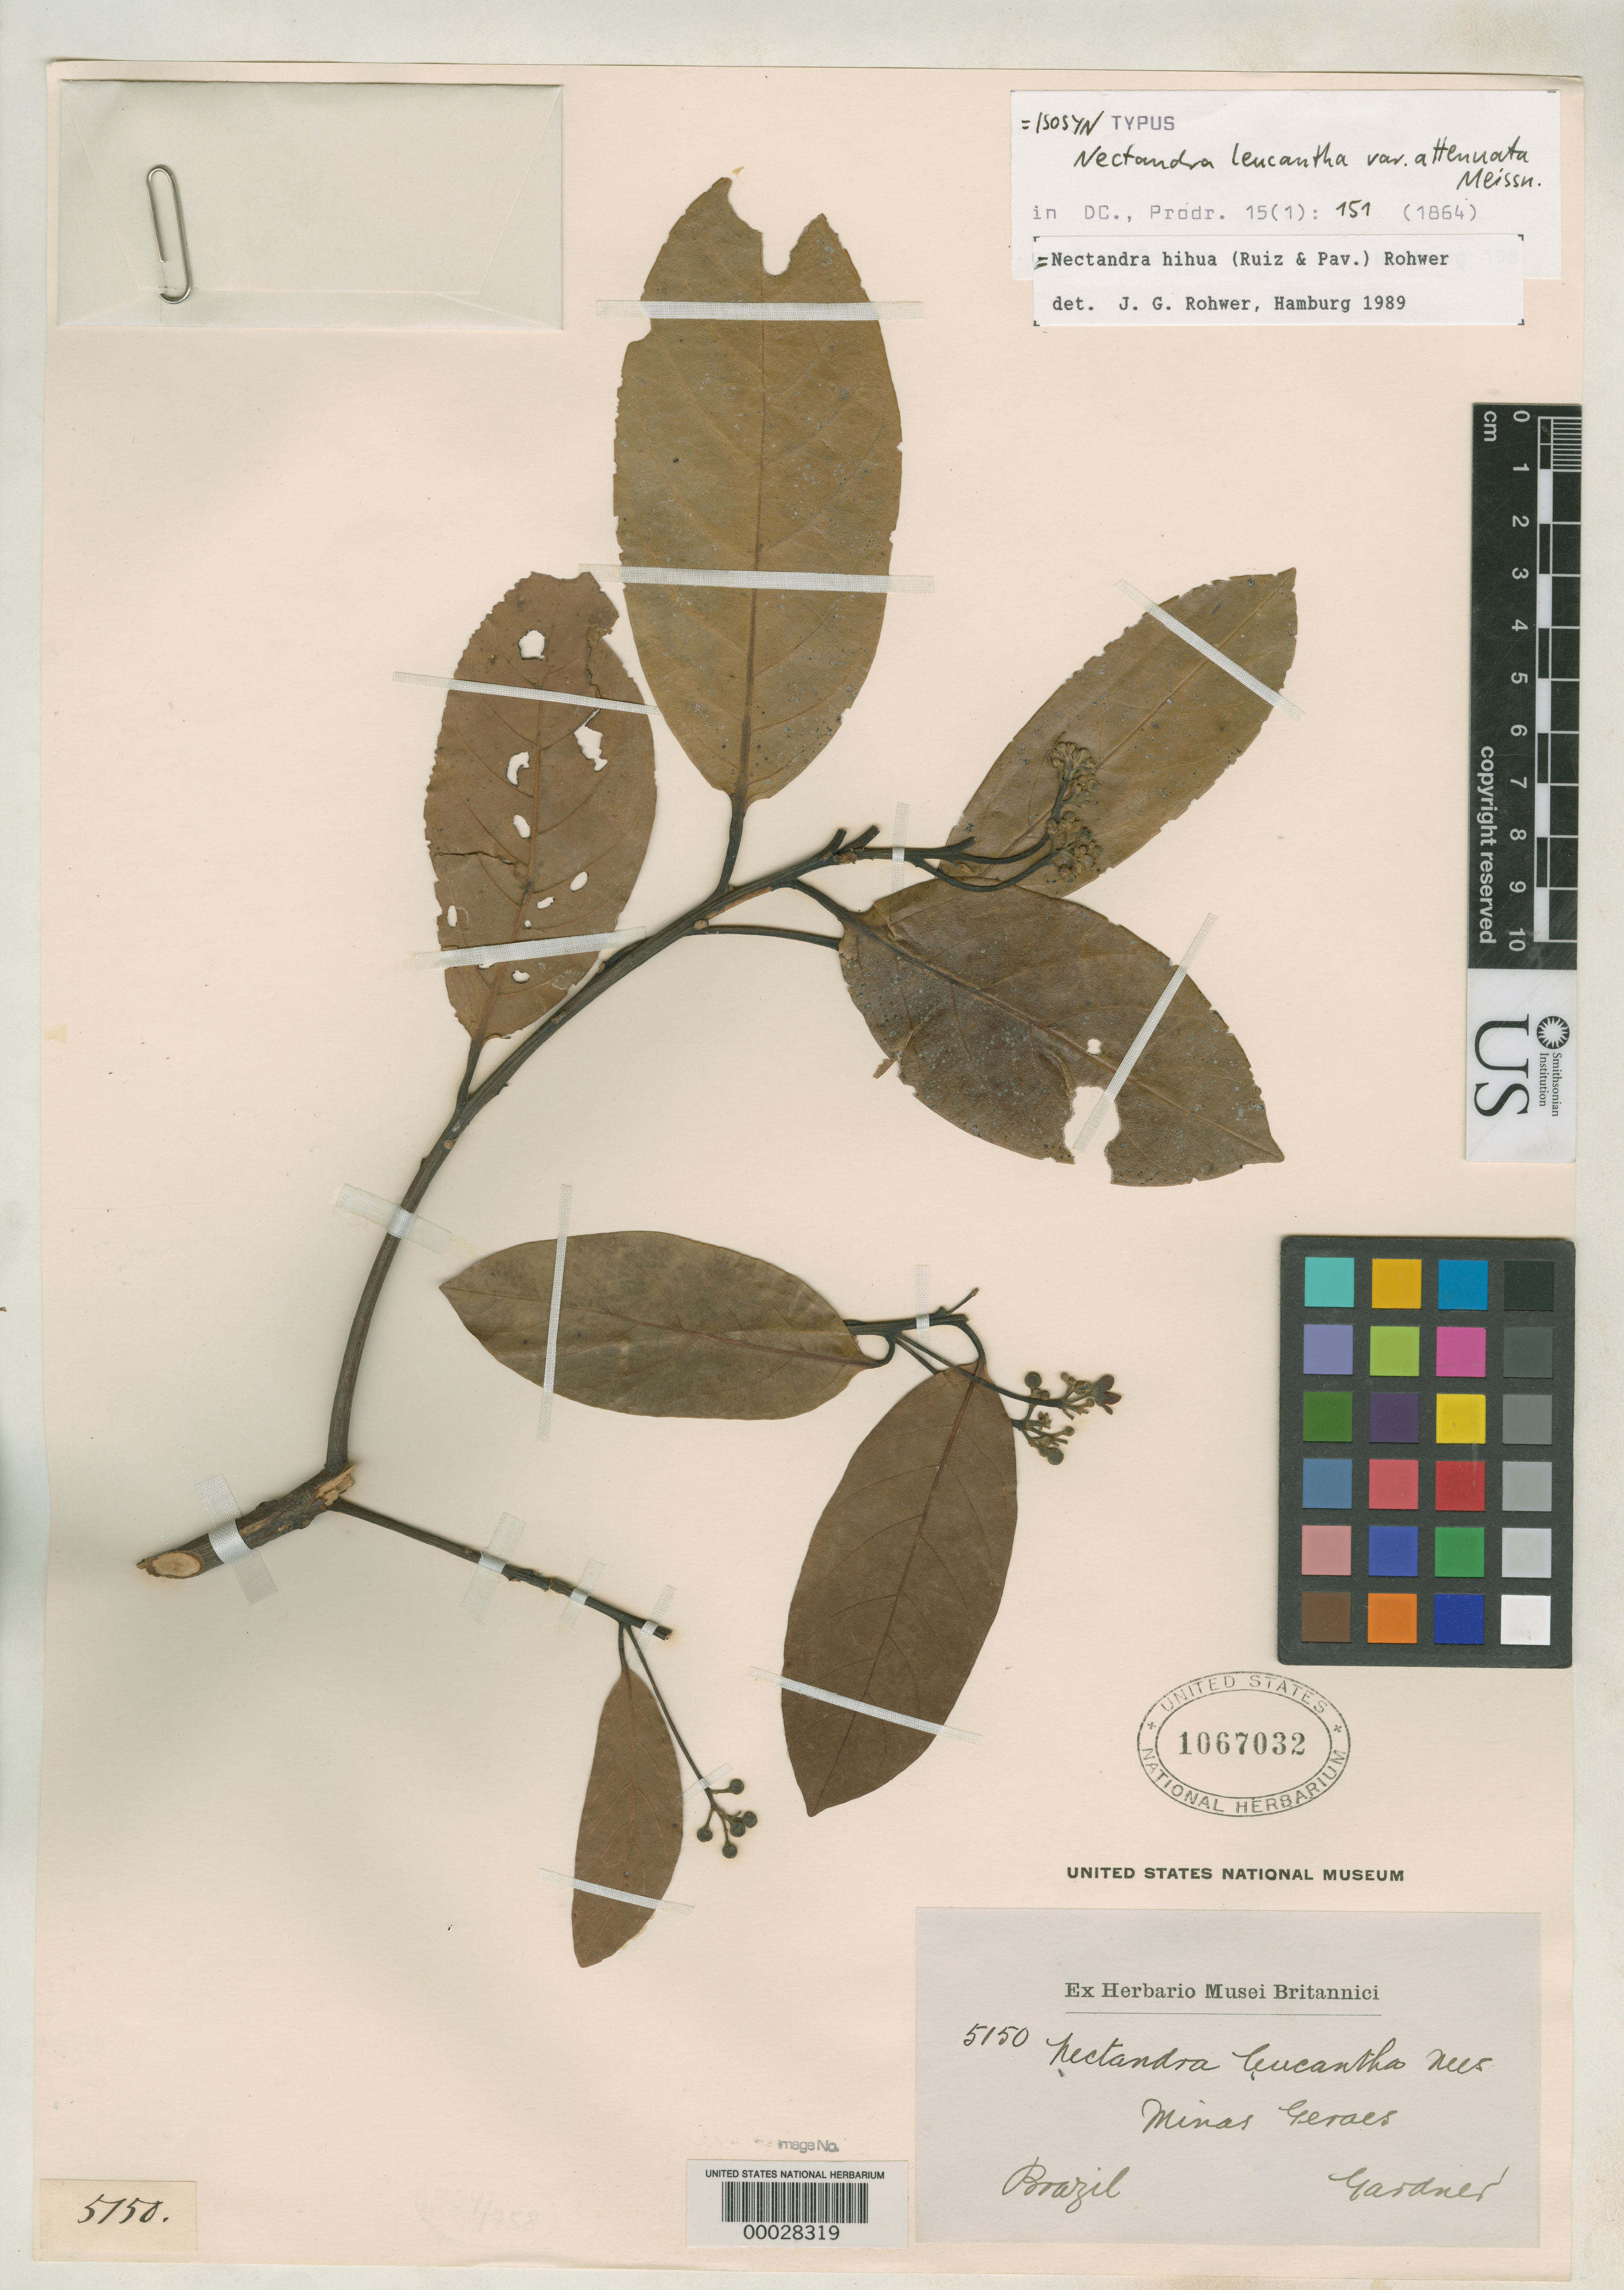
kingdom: Plantae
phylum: Tracheophyta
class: Magnoliopsida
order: Laurales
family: Lauraceae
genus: Nectandra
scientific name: Nectandra leucantha var. attenuata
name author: Meisn. in DC.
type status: Isosyntype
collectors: G. Gardner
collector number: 5150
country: Brazil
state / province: Minas Gerais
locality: Sao Romao.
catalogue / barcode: US 1067032